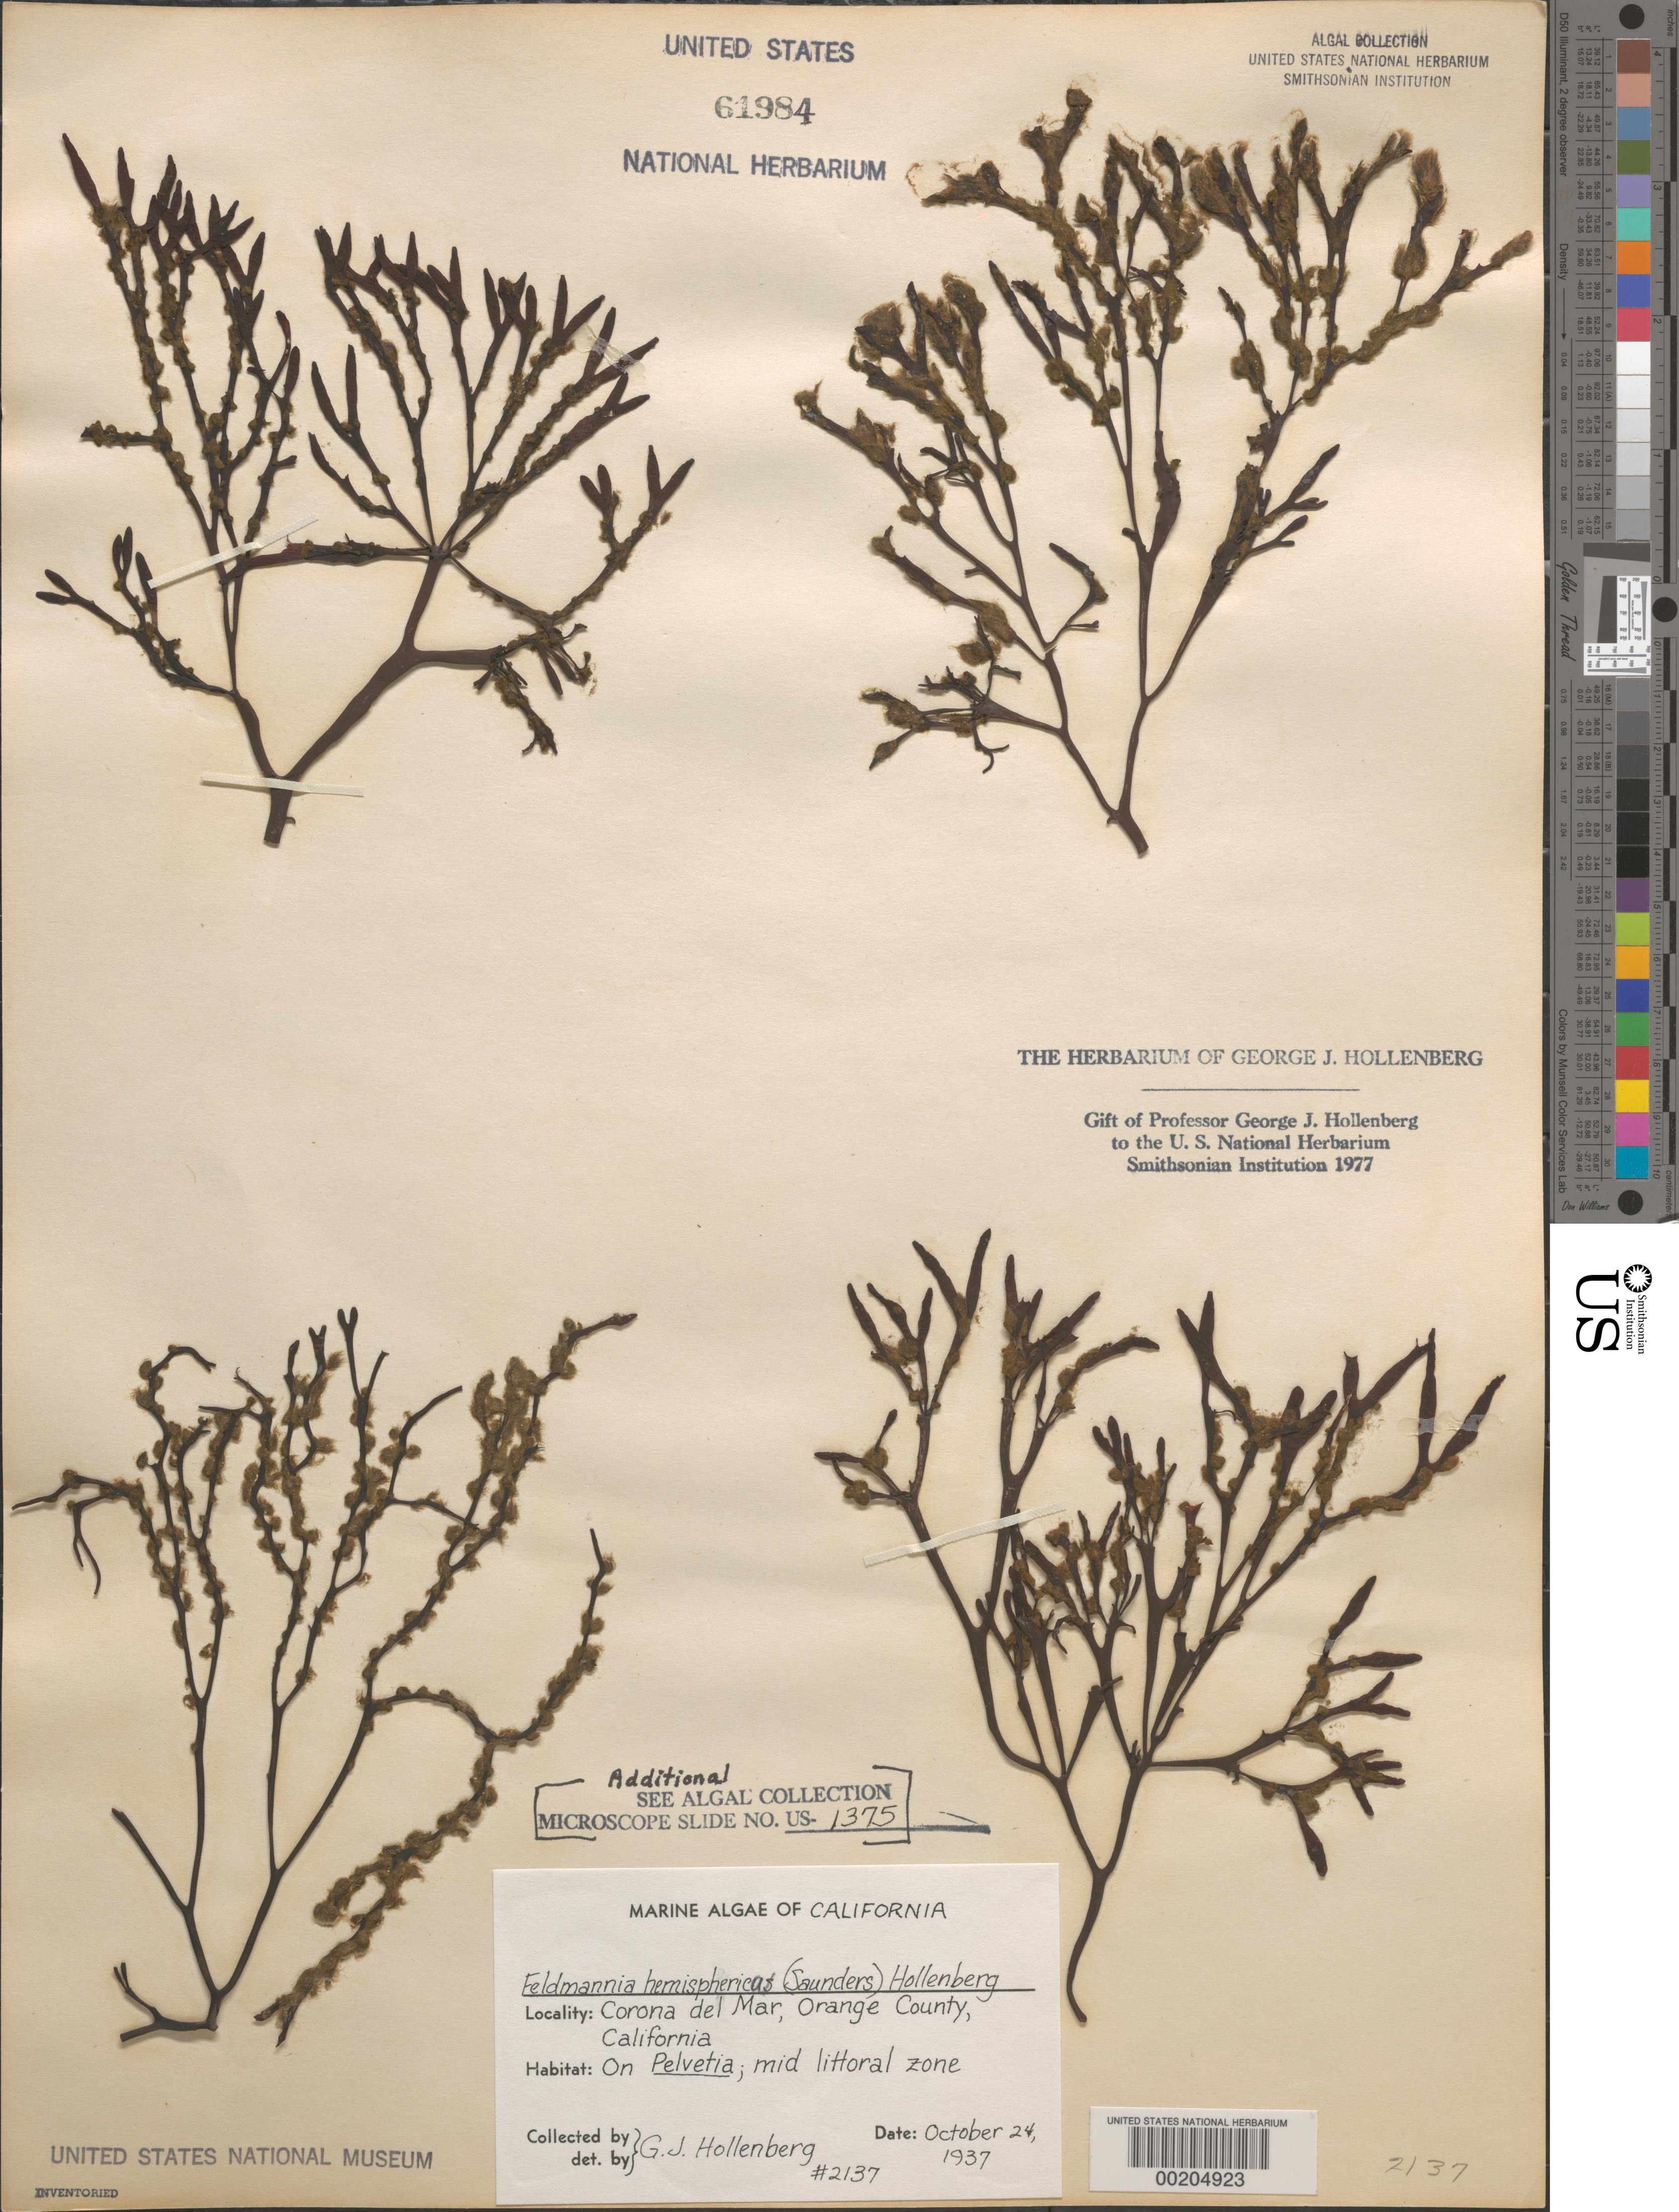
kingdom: Chromista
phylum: Ochrophyta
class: Phaeophyceae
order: Ectocarpales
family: Acinetosporaceae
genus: Feldmannia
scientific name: Feldmannia hemispherica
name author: (D.A. Saunders) Hollenb.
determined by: Hollenberg, George J.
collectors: G. Hollenberg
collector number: GJH 2137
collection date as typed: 24 October 1937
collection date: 1937-10-24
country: United States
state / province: California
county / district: Orange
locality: Corona del Mar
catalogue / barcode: US 61984